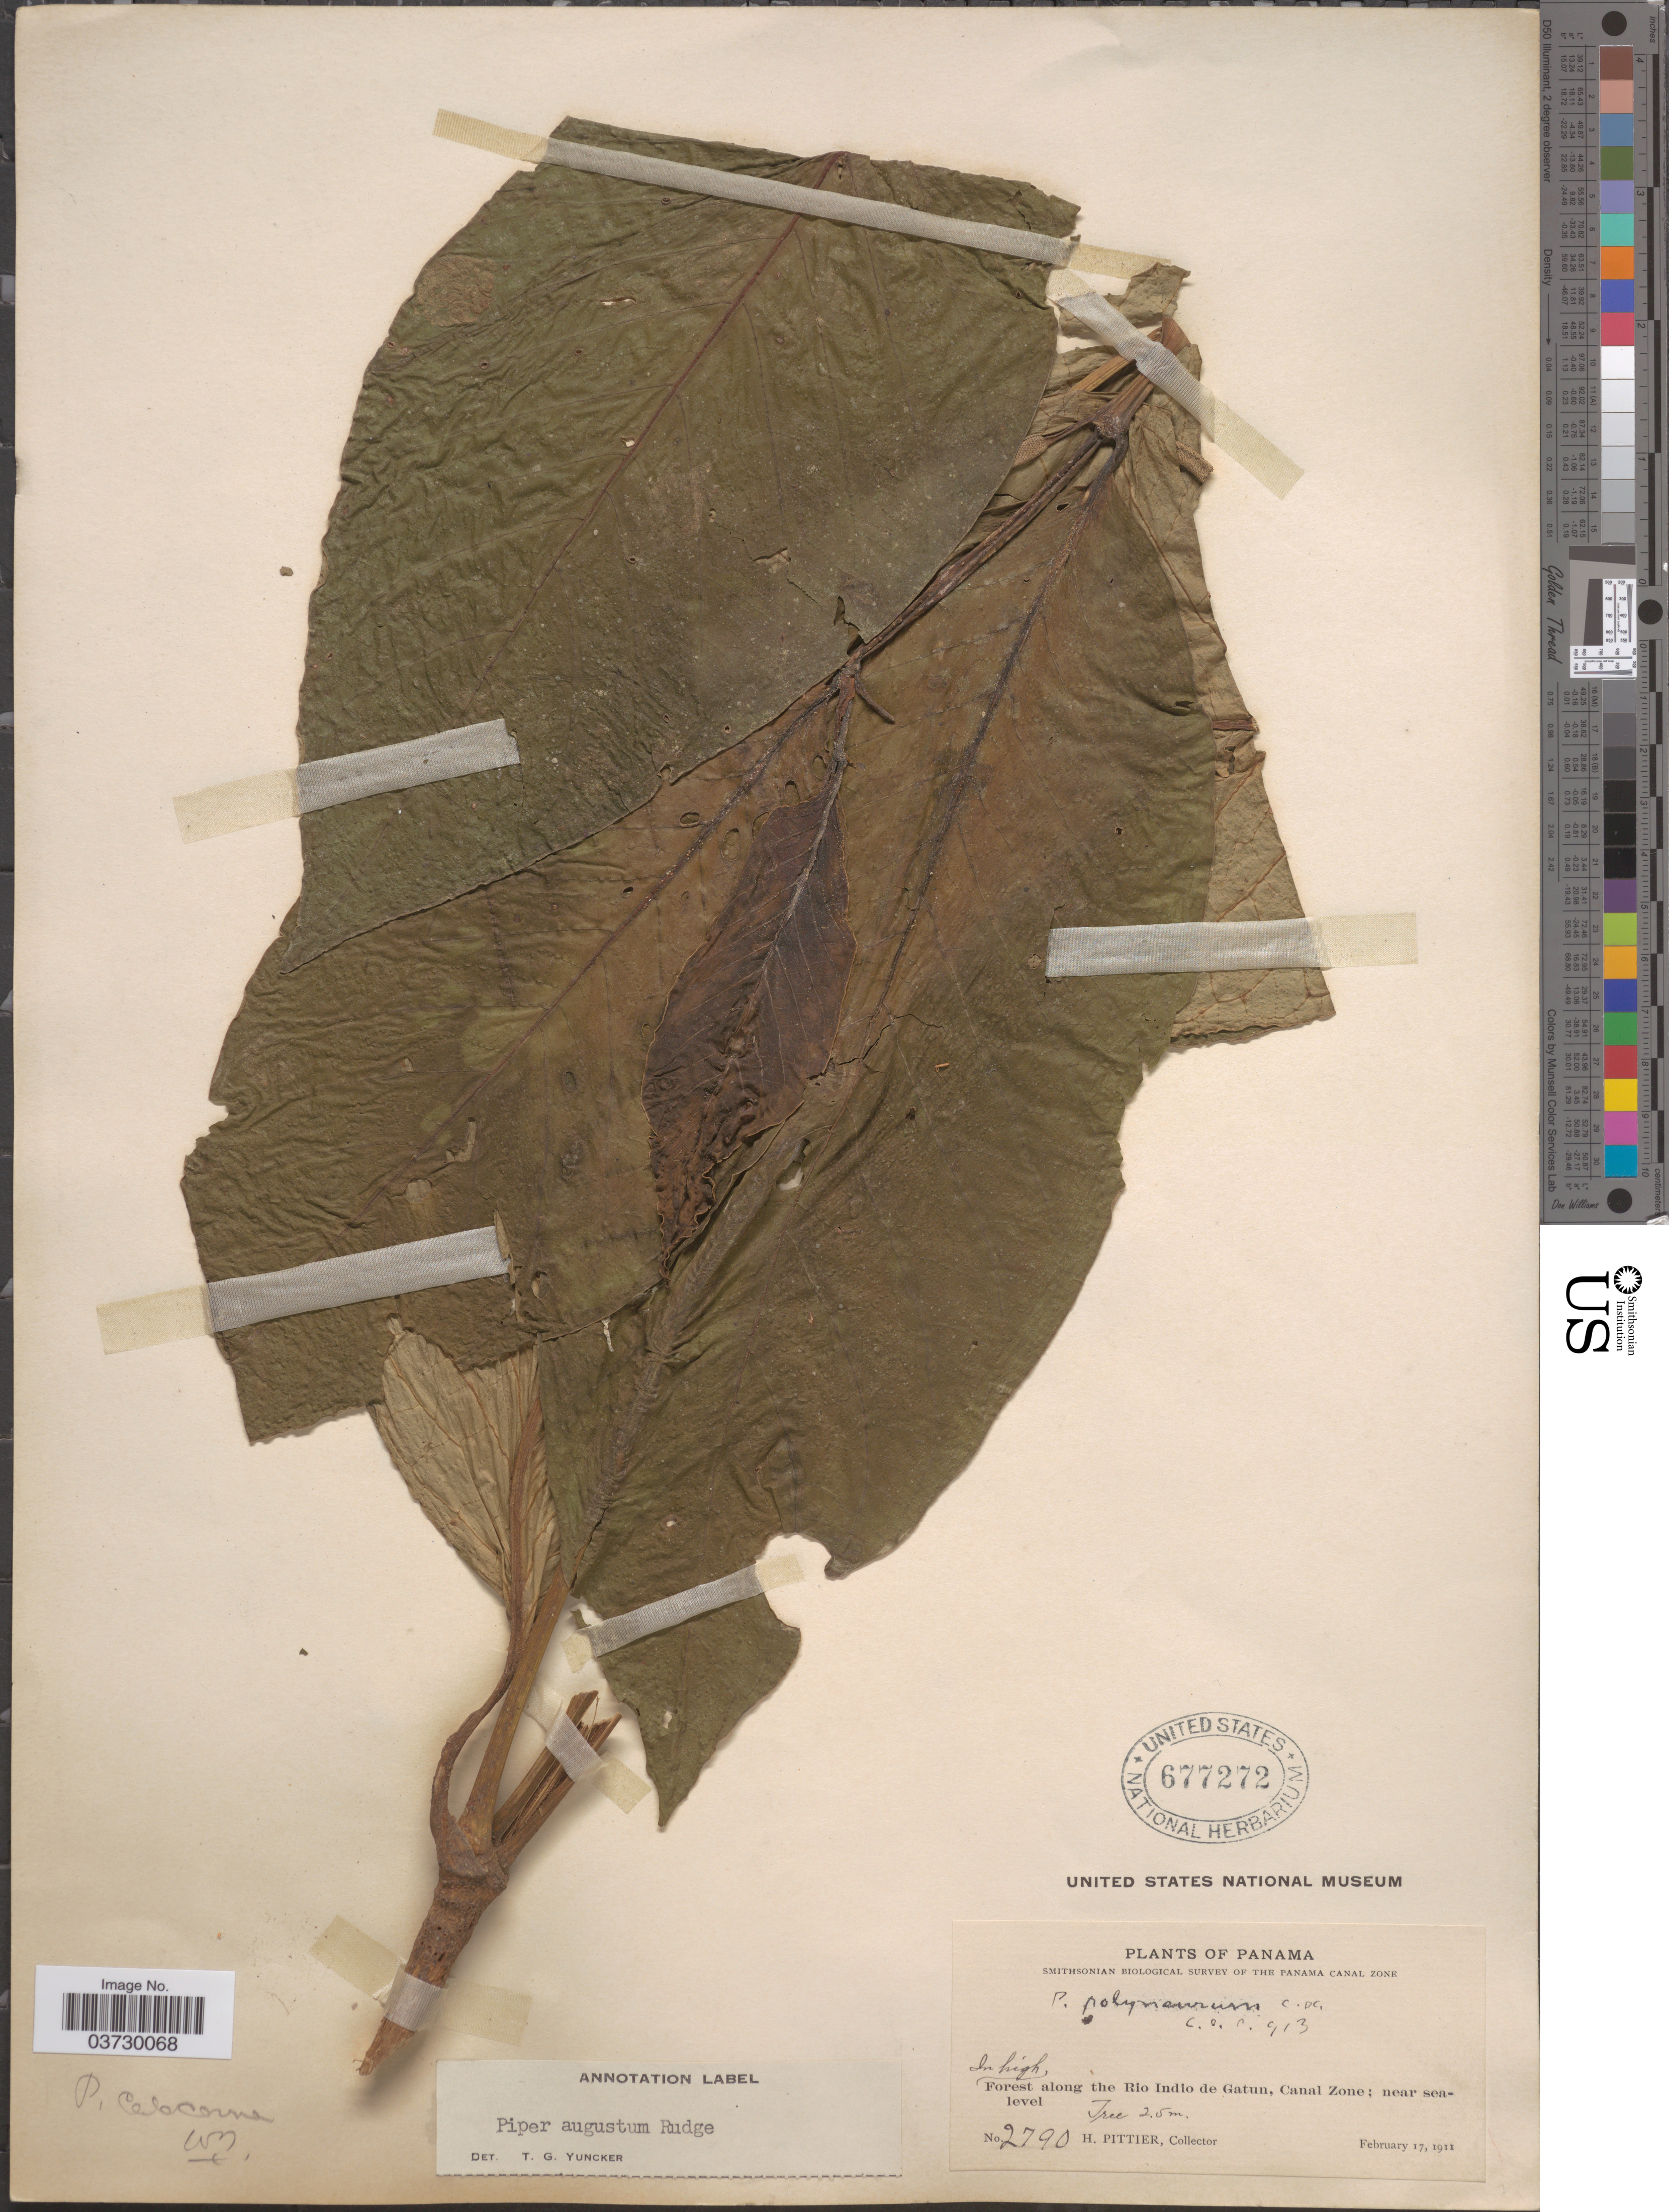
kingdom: Plantae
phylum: Tracheophyta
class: Magnoliopsida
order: Piperales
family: Piperaceae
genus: Piper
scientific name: Piper augustum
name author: Rudge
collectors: H. F. Pittier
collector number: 2790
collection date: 1911-02-17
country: Panama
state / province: Colón / Panamá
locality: Forest along the Rio Indio de Gatun, Canal Zone.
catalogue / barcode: US 677272